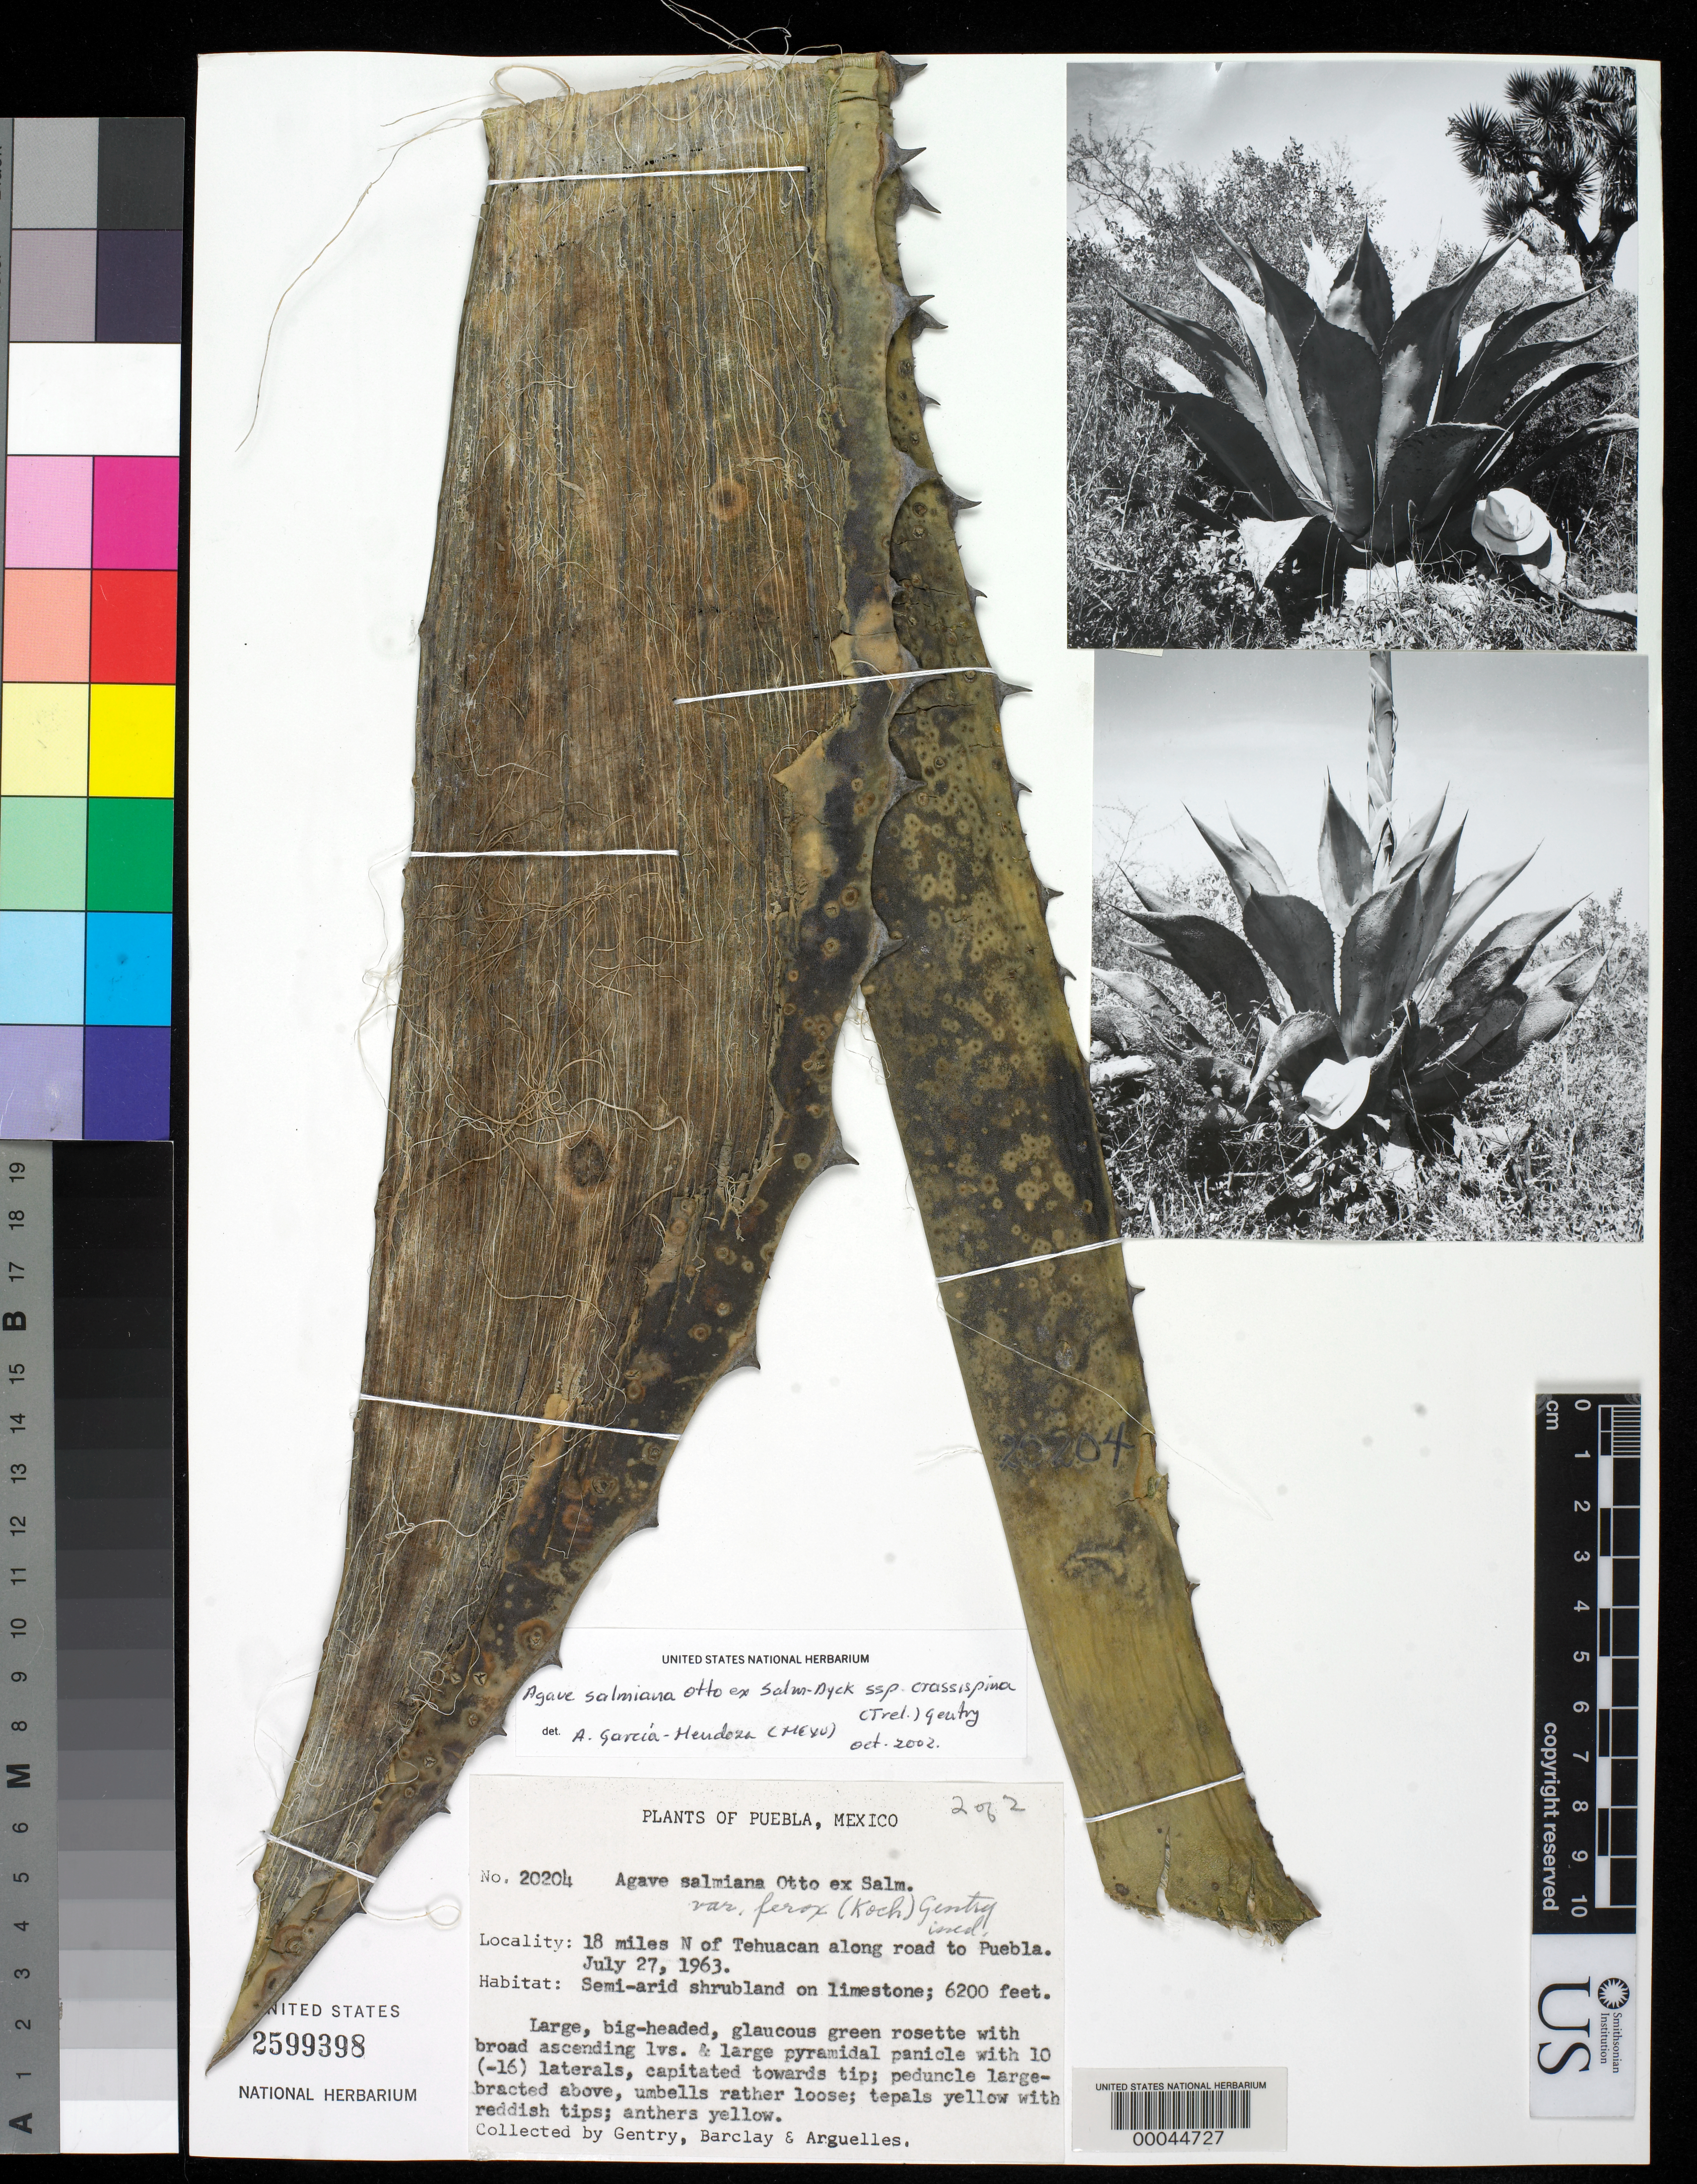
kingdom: Plantae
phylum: Tracheophyta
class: Liliopsida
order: Asparagales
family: Asparagaceae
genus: Agave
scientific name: Agave salmiana subsp. crassispina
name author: (Trel.) Gentry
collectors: H. S. Gentry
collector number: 20204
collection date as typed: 27 Jul 1963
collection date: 1963-07-27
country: Mexico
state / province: Puebla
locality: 18 mi N of Tehuacan along road to Puebla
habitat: Semi-arid shrubland on limestone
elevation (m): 1890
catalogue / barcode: US 2599398